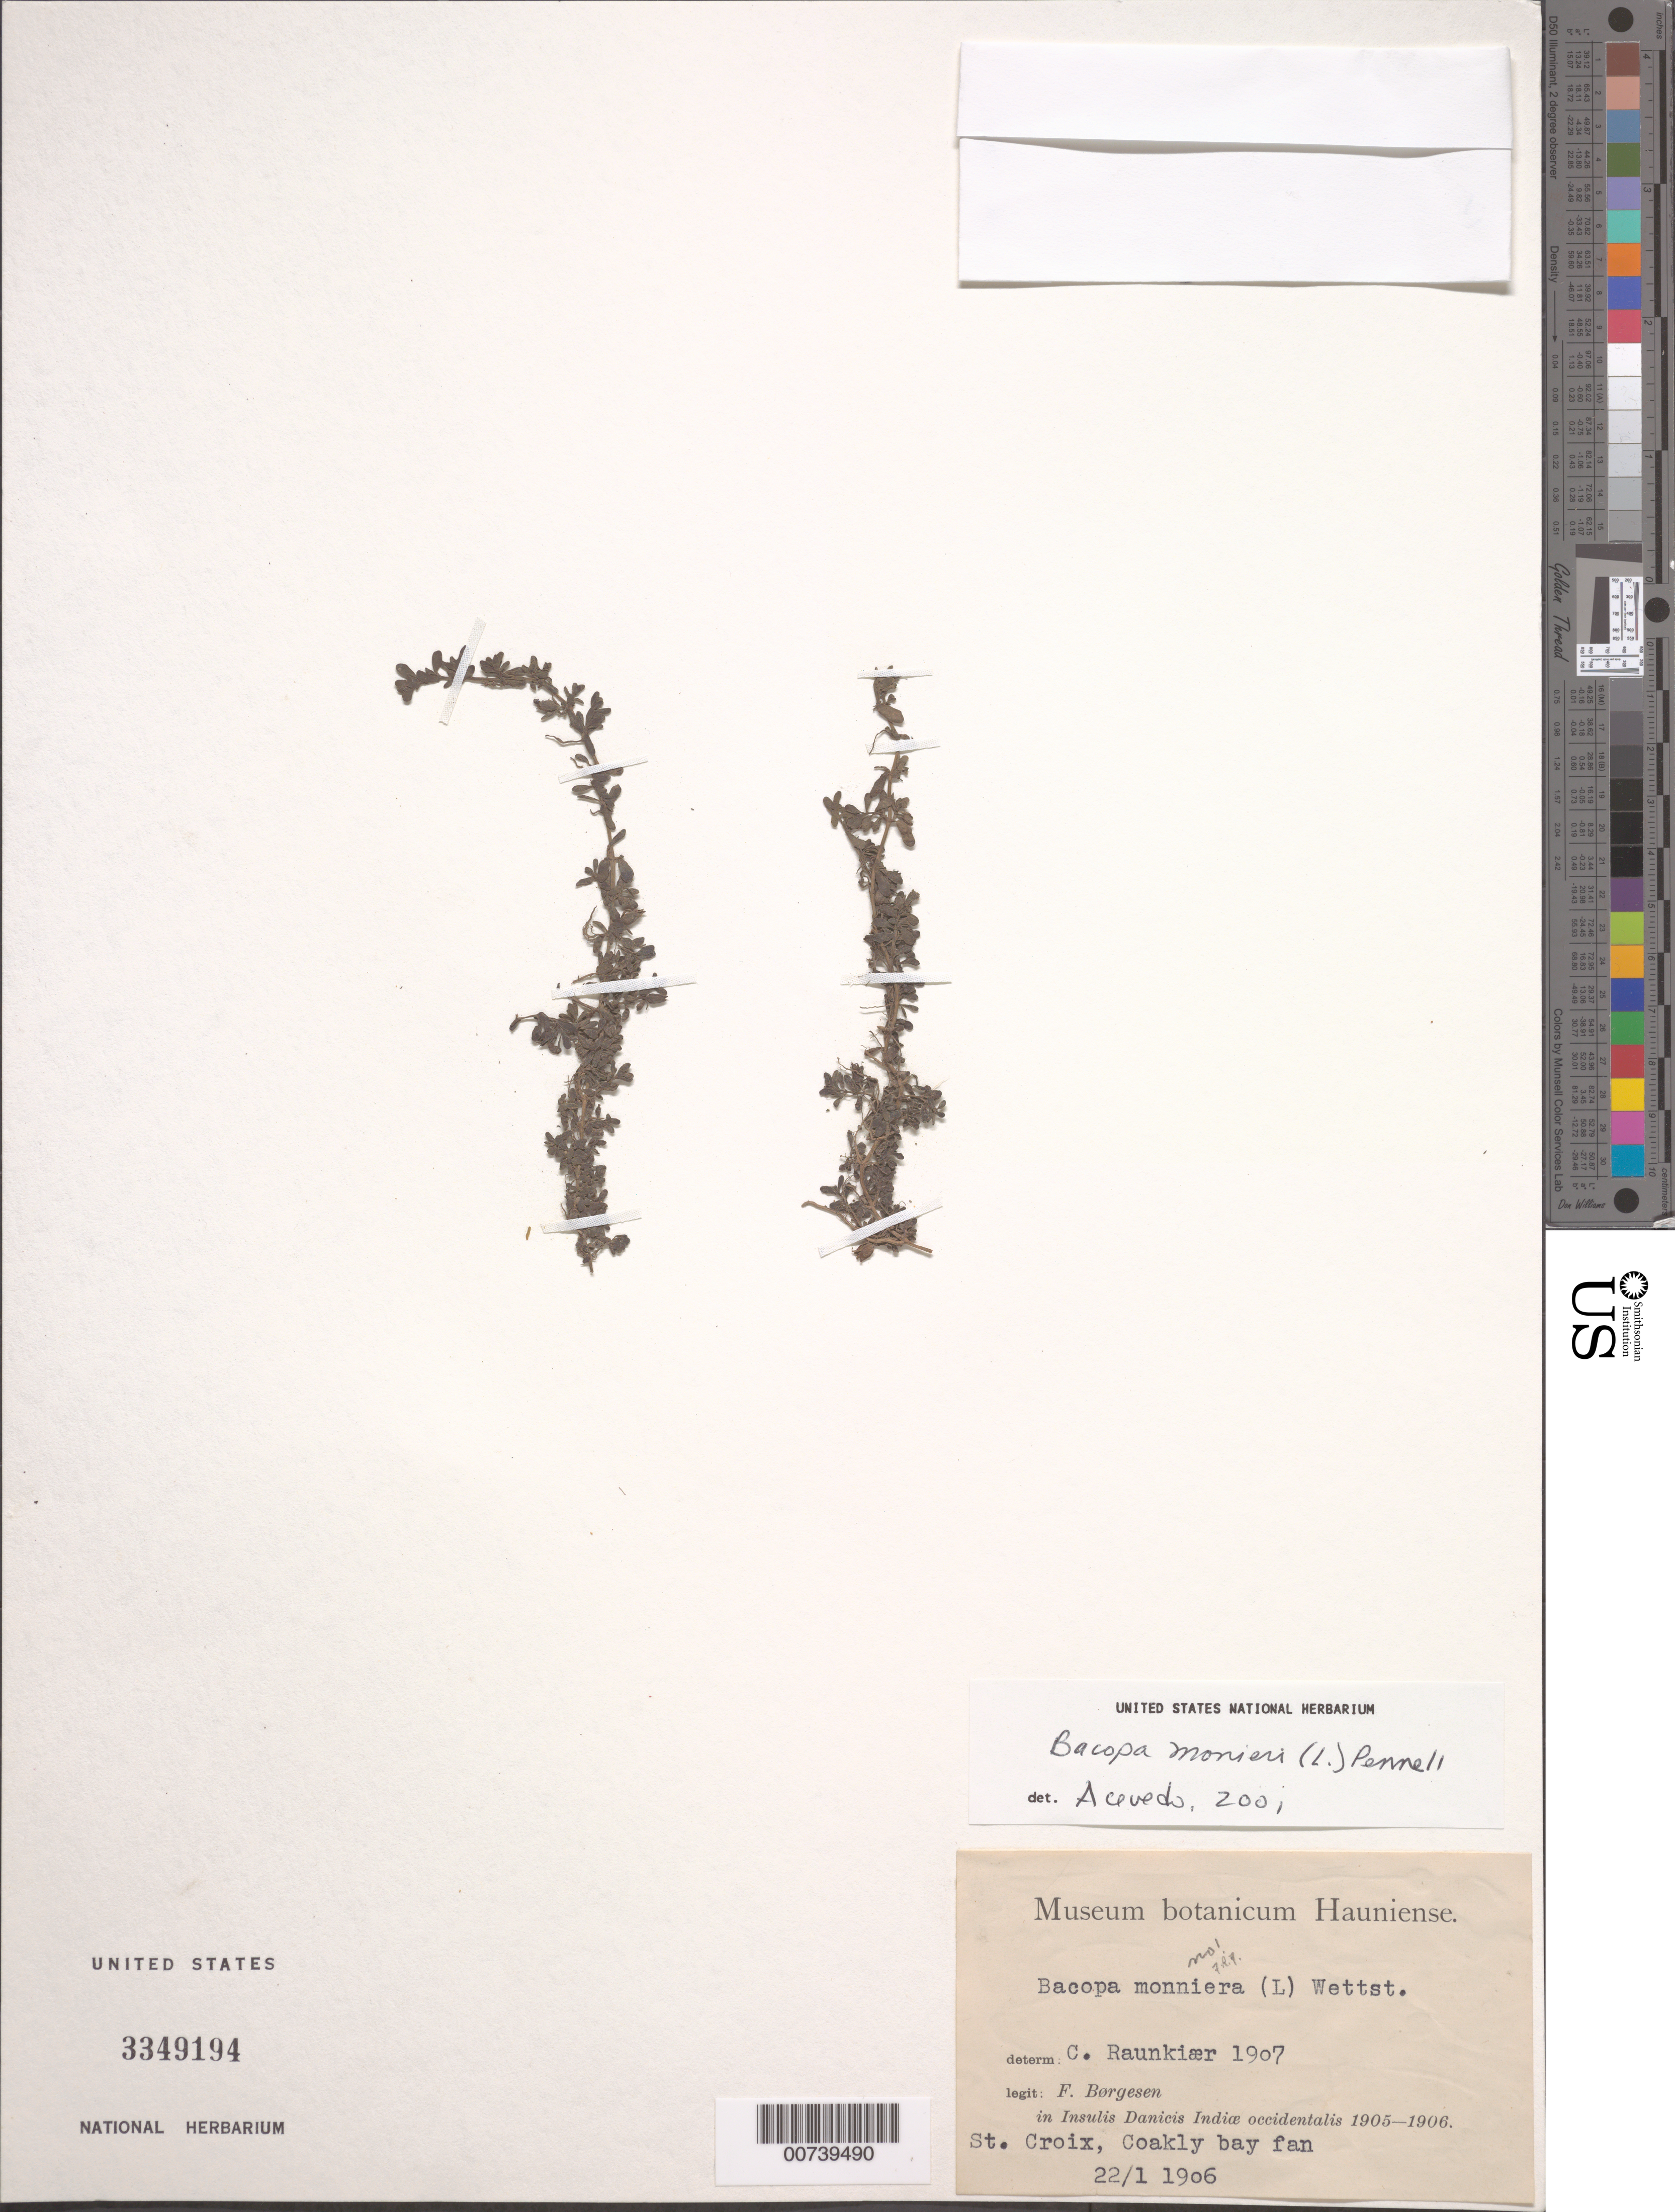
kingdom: Plantae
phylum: Tracheophyta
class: Magnoliopsida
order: Lamiales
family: Plantaginaceae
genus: Bacopa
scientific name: Bacopa monnieri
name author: (L.) Wettst.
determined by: Acevedo-Rodríguez, P., (BOT), Smithsonian Institution - National Museum of Natural History (UNITED STATES)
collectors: C. Raunkiær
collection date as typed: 22 Jan 1906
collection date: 1906-01-22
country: U.S. Virgin Islands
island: St. Croix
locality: Coakly Bay fan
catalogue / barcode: US 3349194